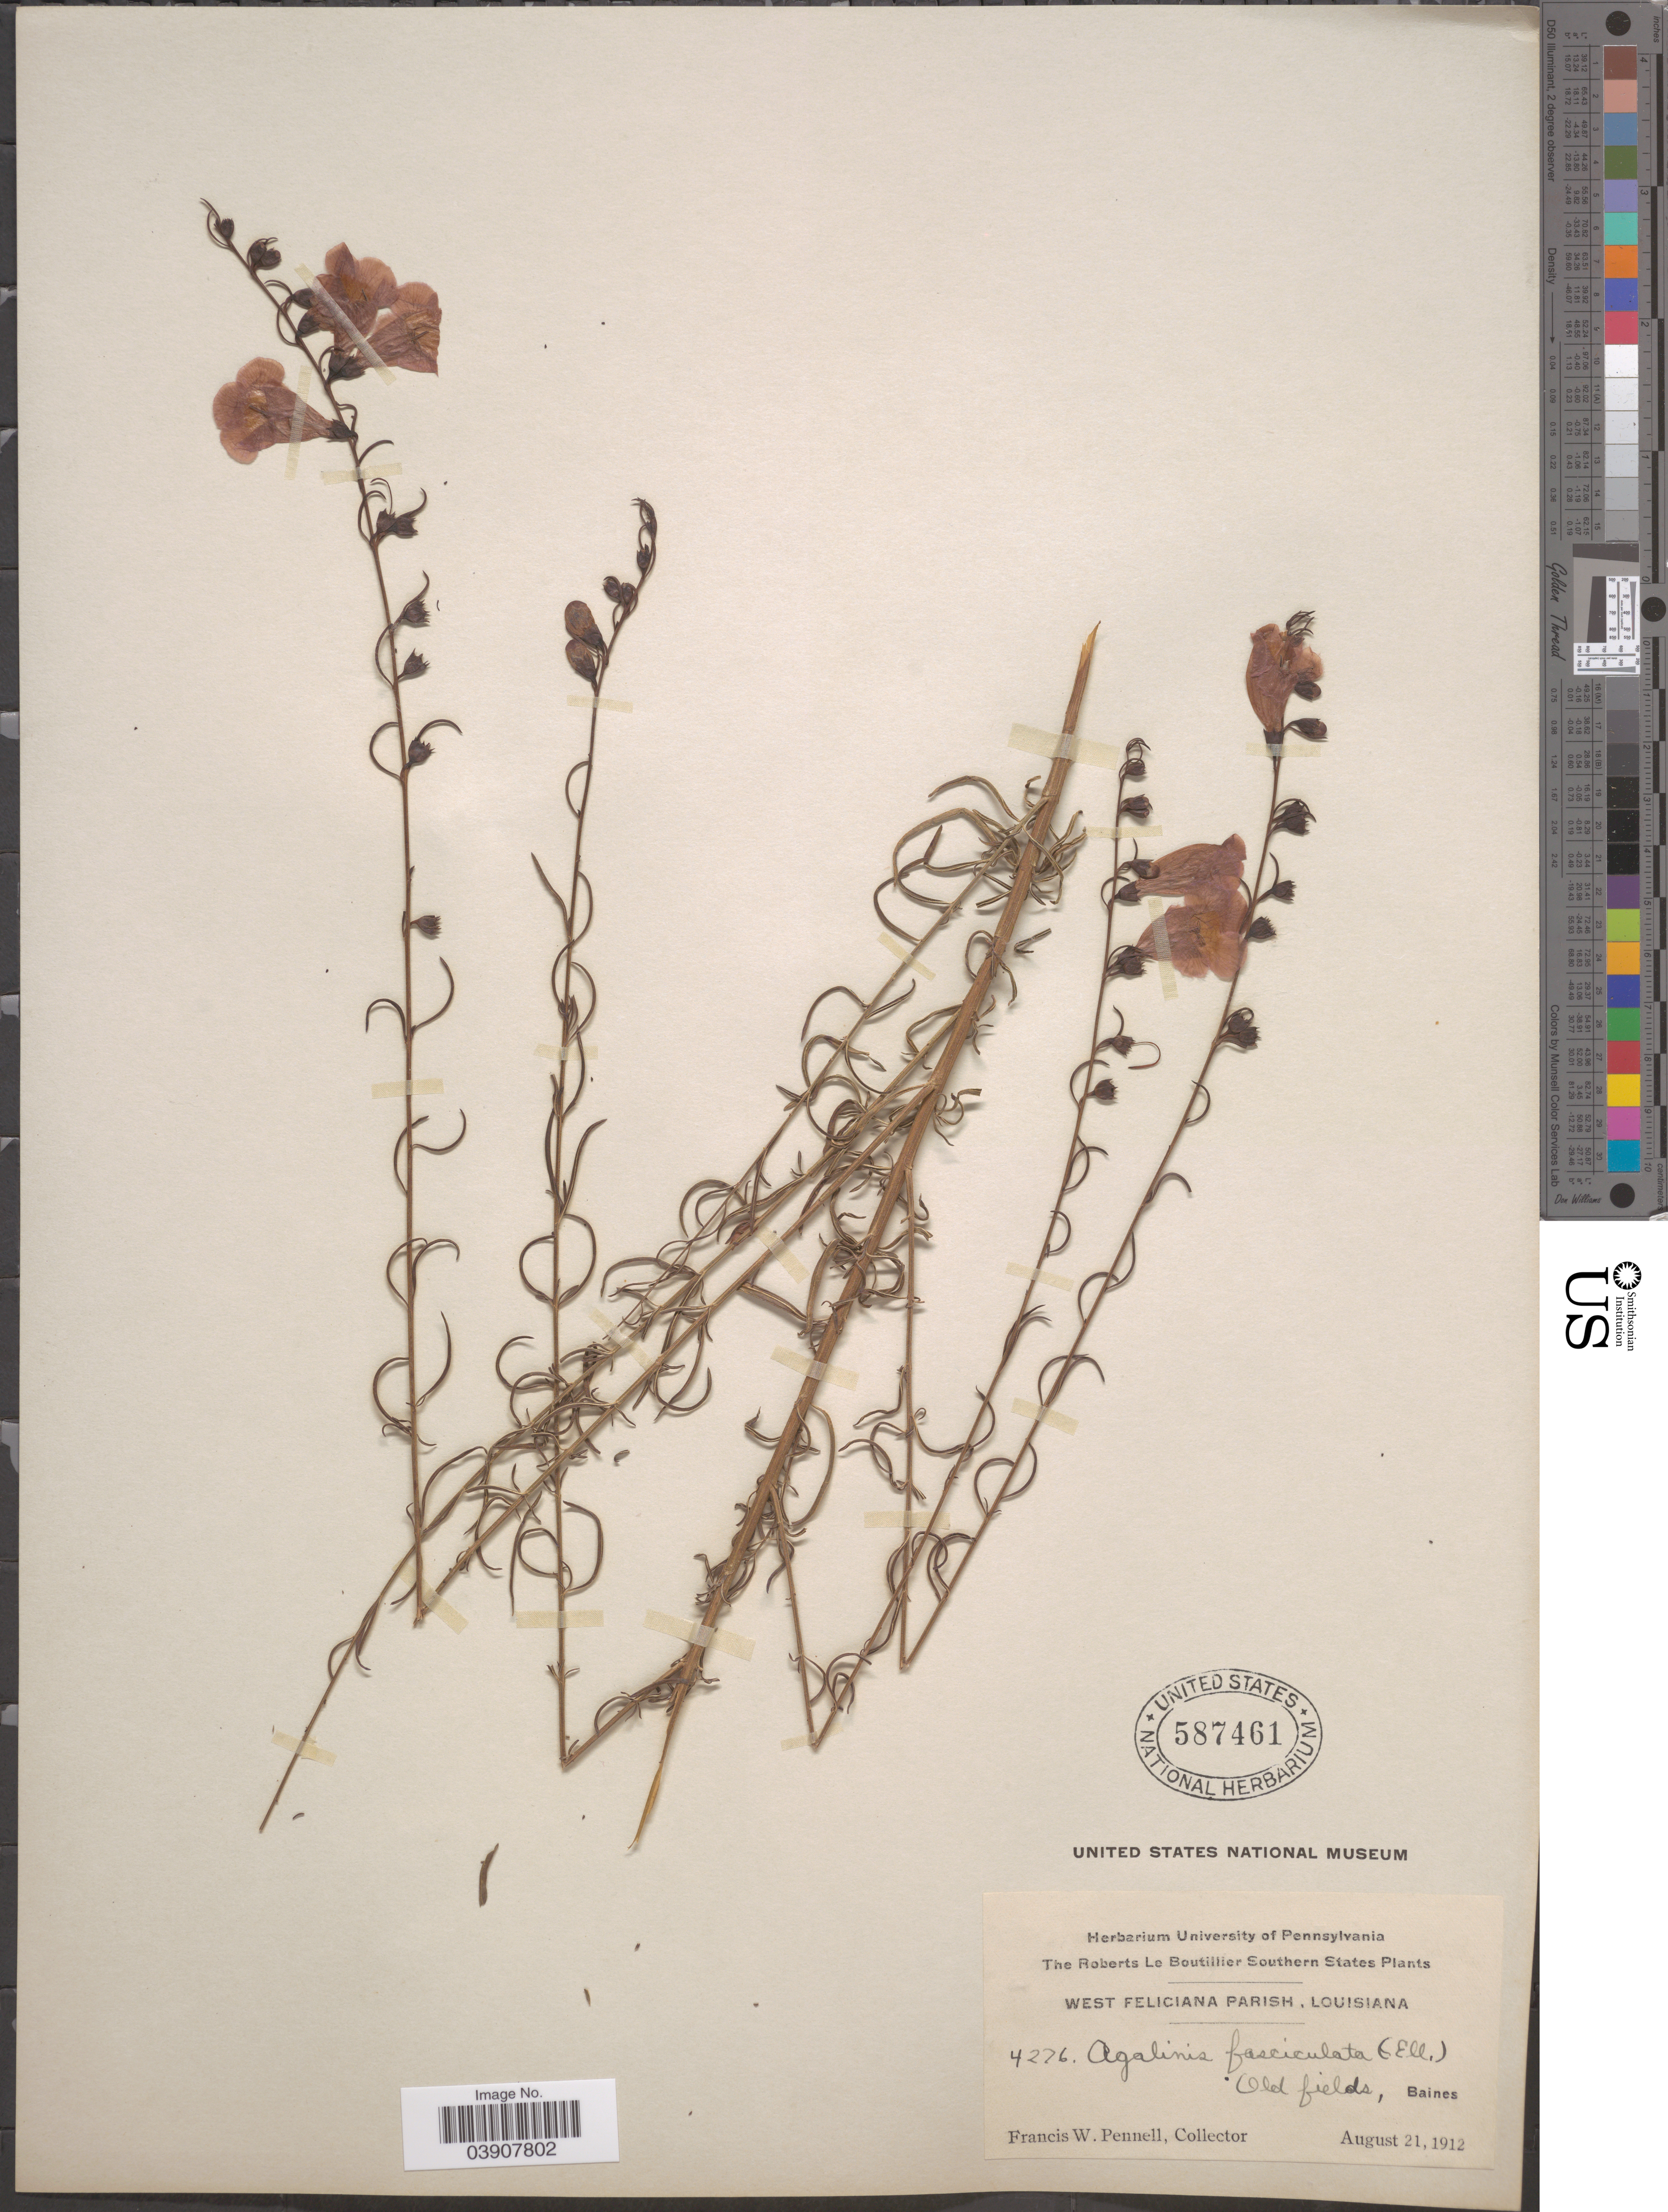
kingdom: Plantae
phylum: Tracheophyta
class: Magnoliopsida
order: Lamiales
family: Orobanchaceae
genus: Agalinis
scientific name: Agalinis fasciculata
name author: (Elliott) Raf.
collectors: F. W. Pennell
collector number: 4276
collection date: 1912-08-21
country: United States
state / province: Louisiana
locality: Southern United. Baines.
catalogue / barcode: US 587461